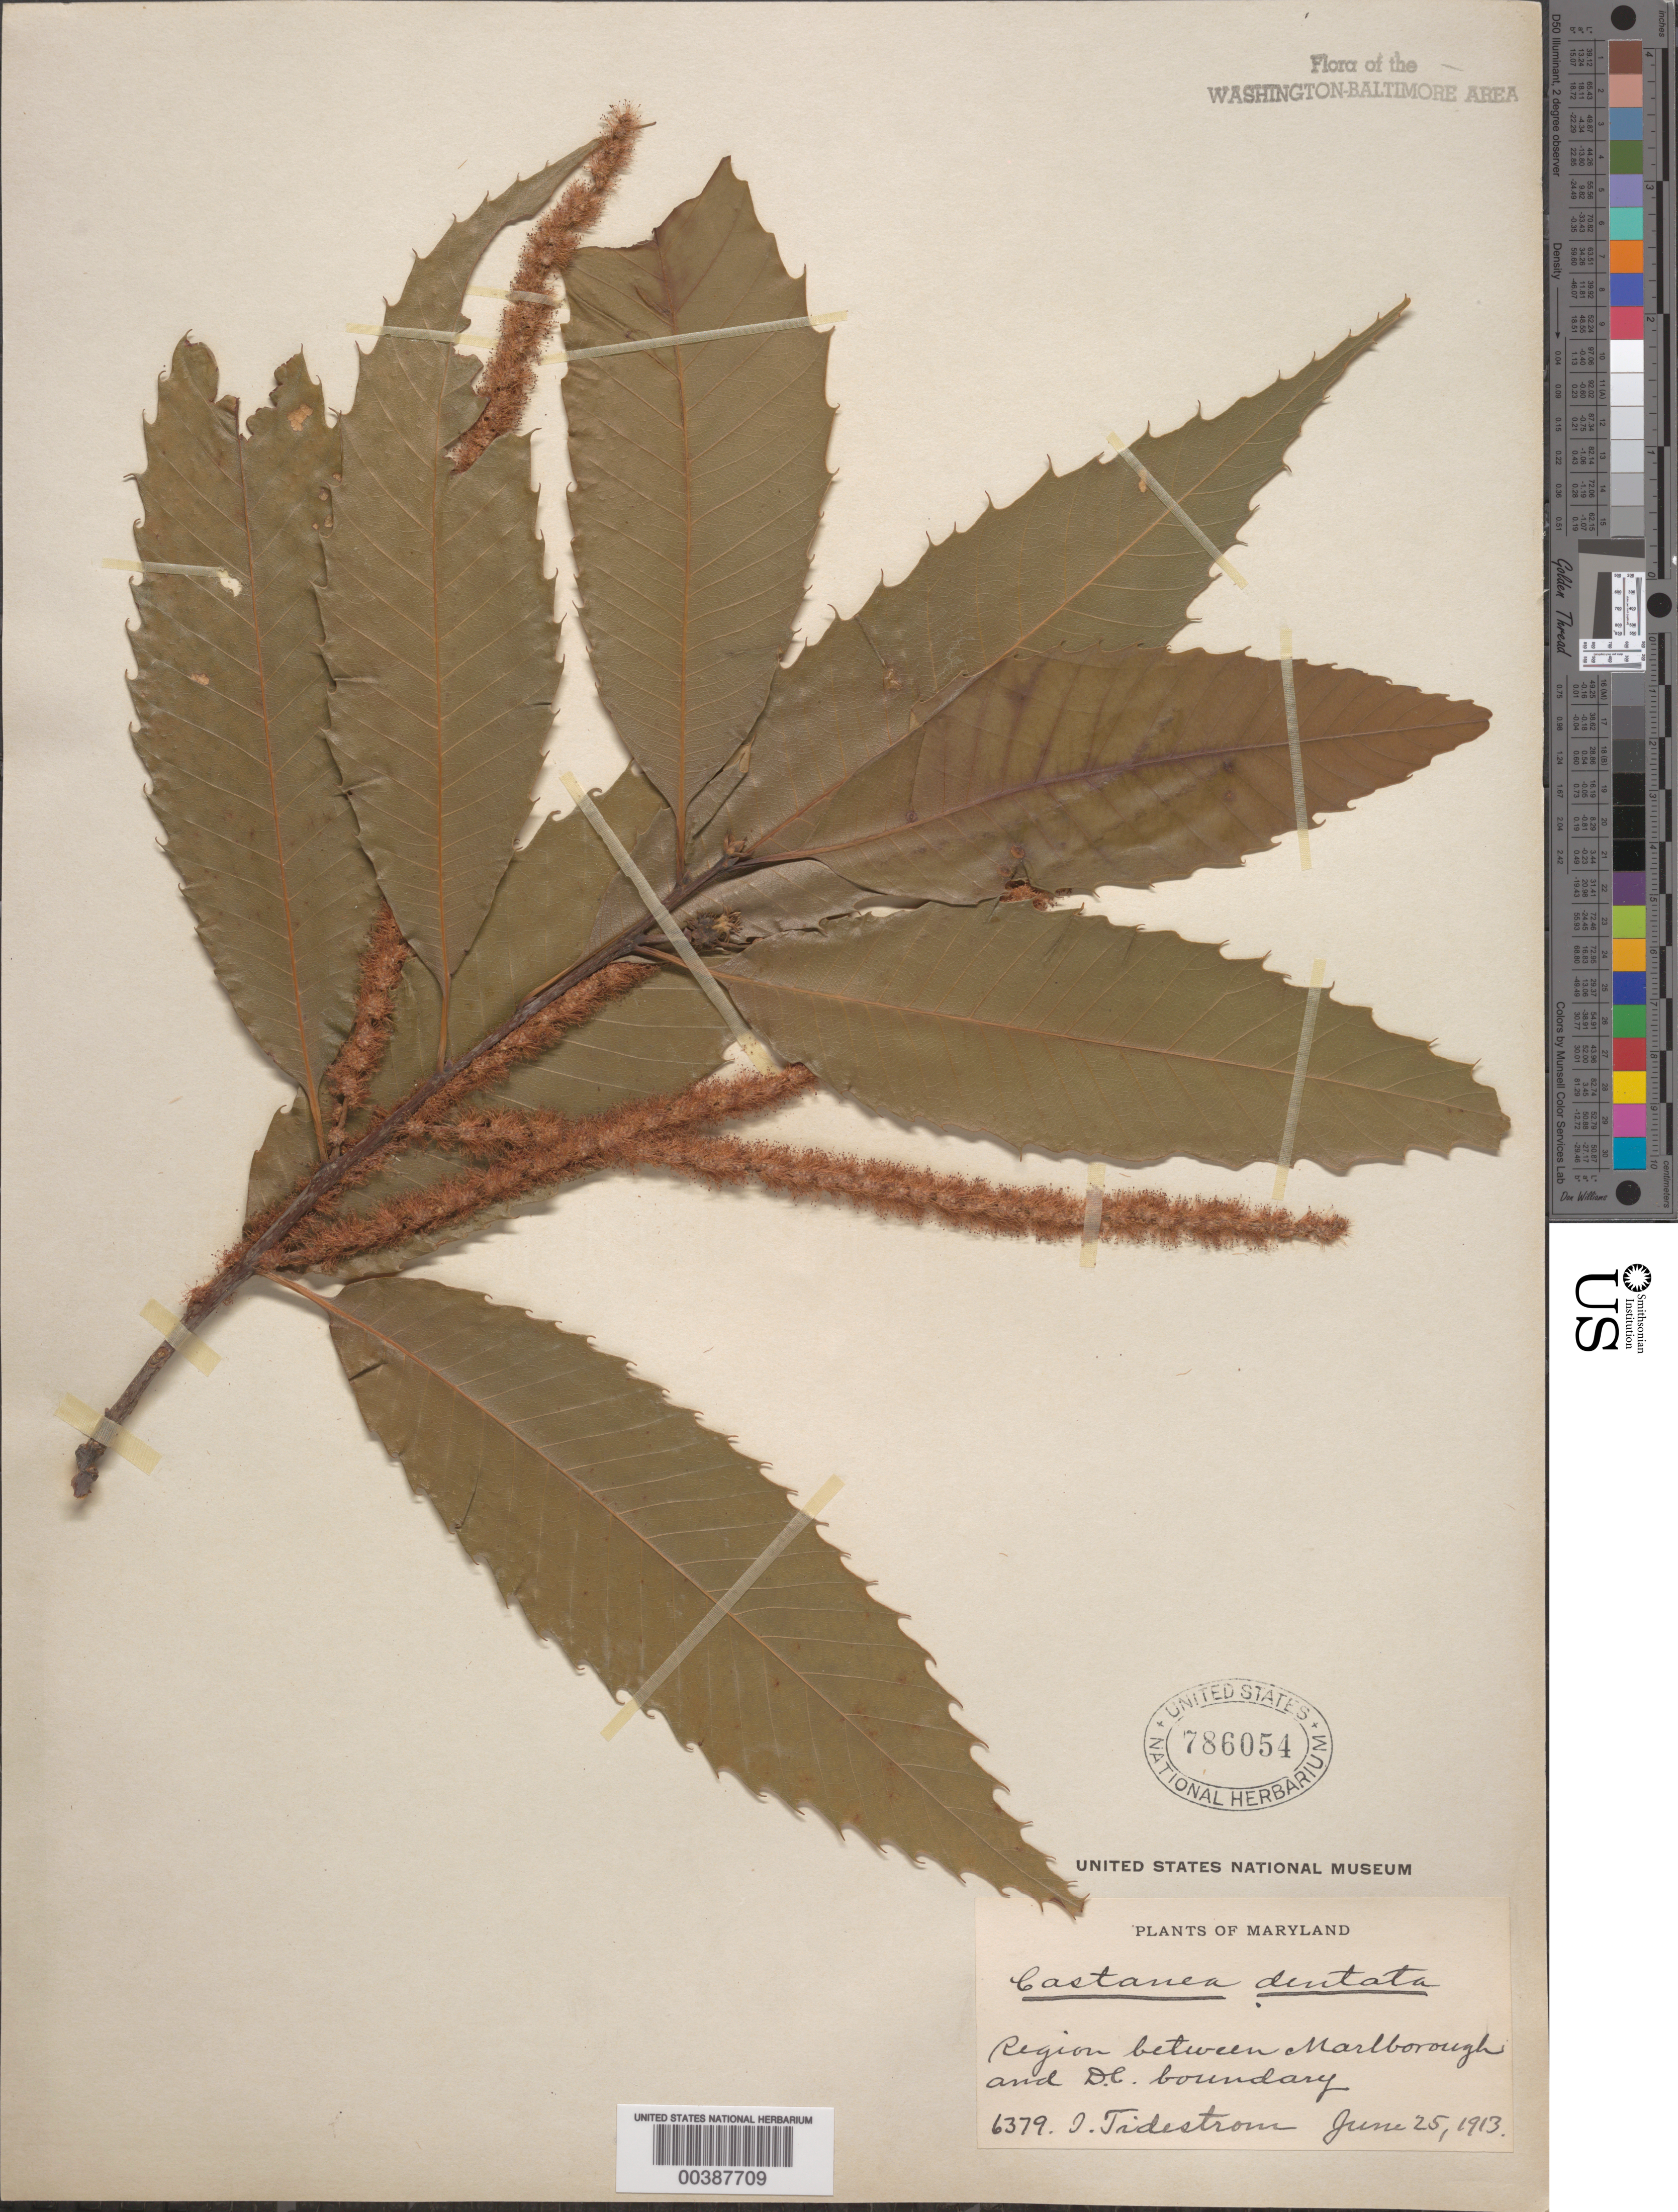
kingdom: Plantae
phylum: Tracheophyta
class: Magnoliopsida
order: Fagales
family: Fagaceae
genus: Castanea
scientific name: Castanea dentata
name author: (Marshall) Borkh.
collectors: I. F. Tidestrom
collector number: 6379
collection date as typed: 25 Jun 1913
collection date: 1913-06-25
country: United States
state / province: Maryland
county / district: Prince George's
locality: Between Marlborough and DC Boundary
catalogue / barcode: US 786054